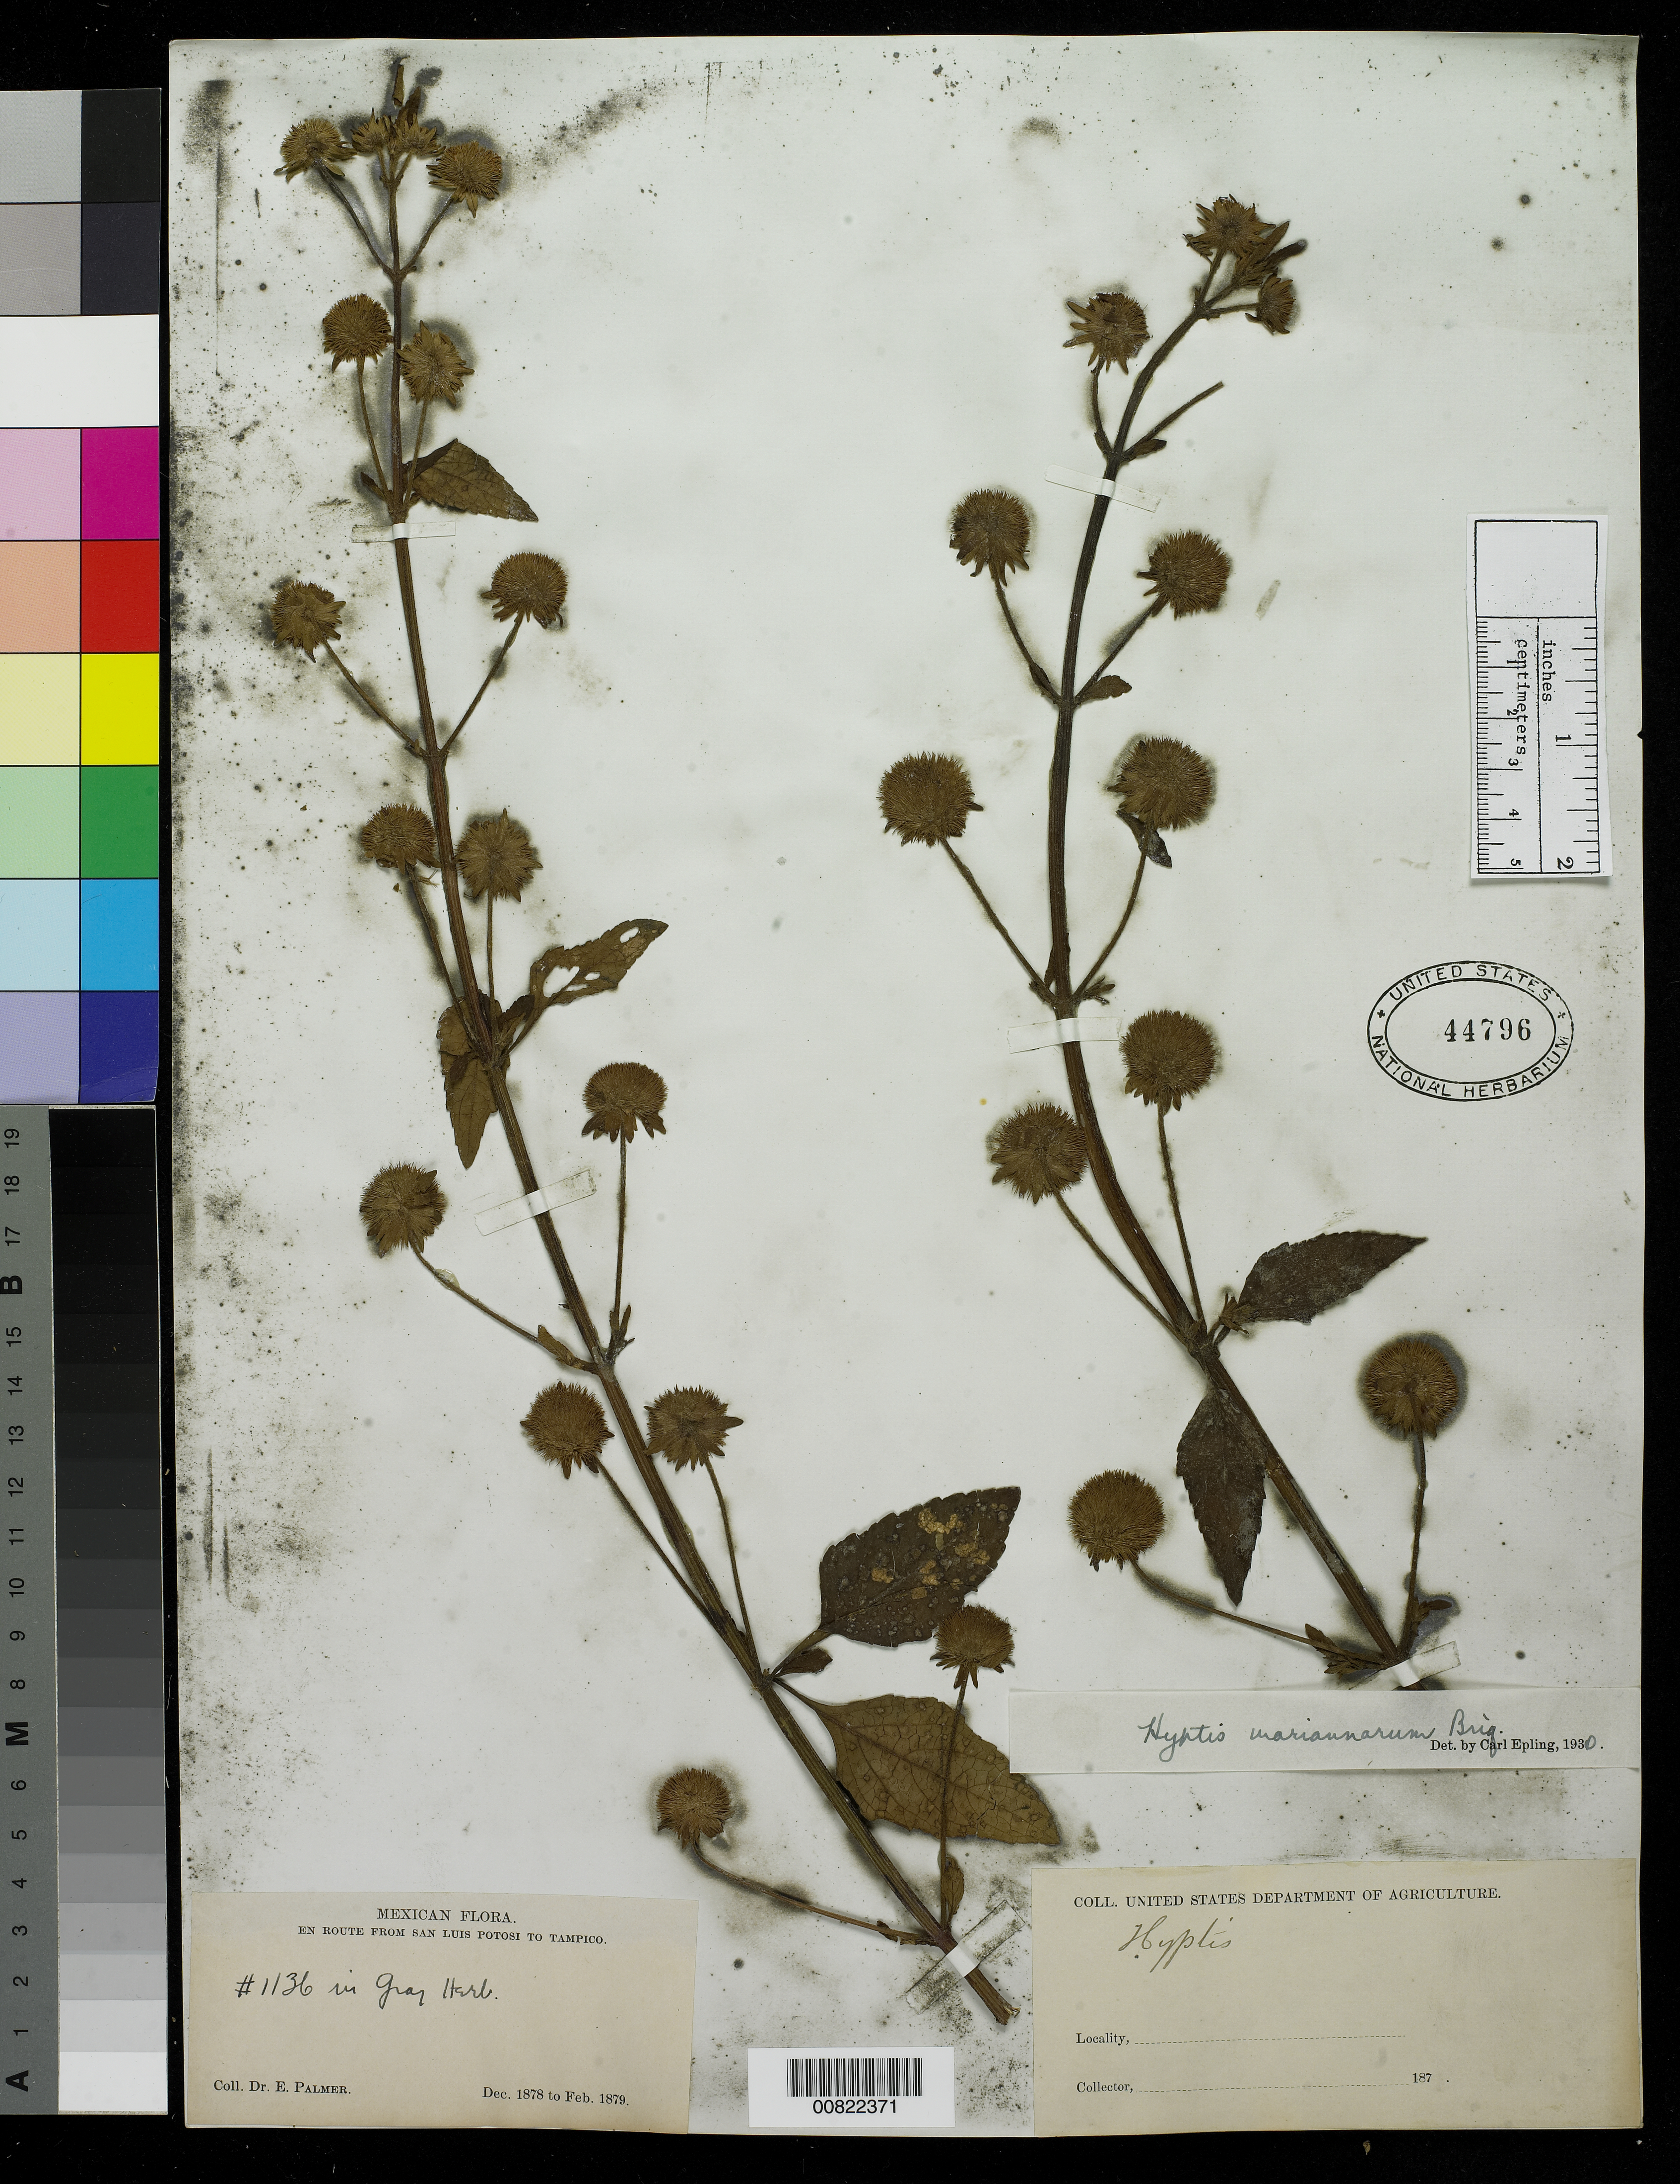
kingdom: Plantae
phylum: Tracheophyta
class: Magnoliopsida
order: Lamiales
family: Lamiaceae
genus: Hyptis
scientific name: Hyptis mariannarum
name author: Briq.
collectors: E. Palmer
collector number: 1136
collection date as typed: Dec 1878 to -- Feb 1879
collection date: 1878-12/1879-02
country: Mexico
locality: En route from San Luis Potosí to Tampico, Tamaulipas.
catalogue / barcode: US 44796